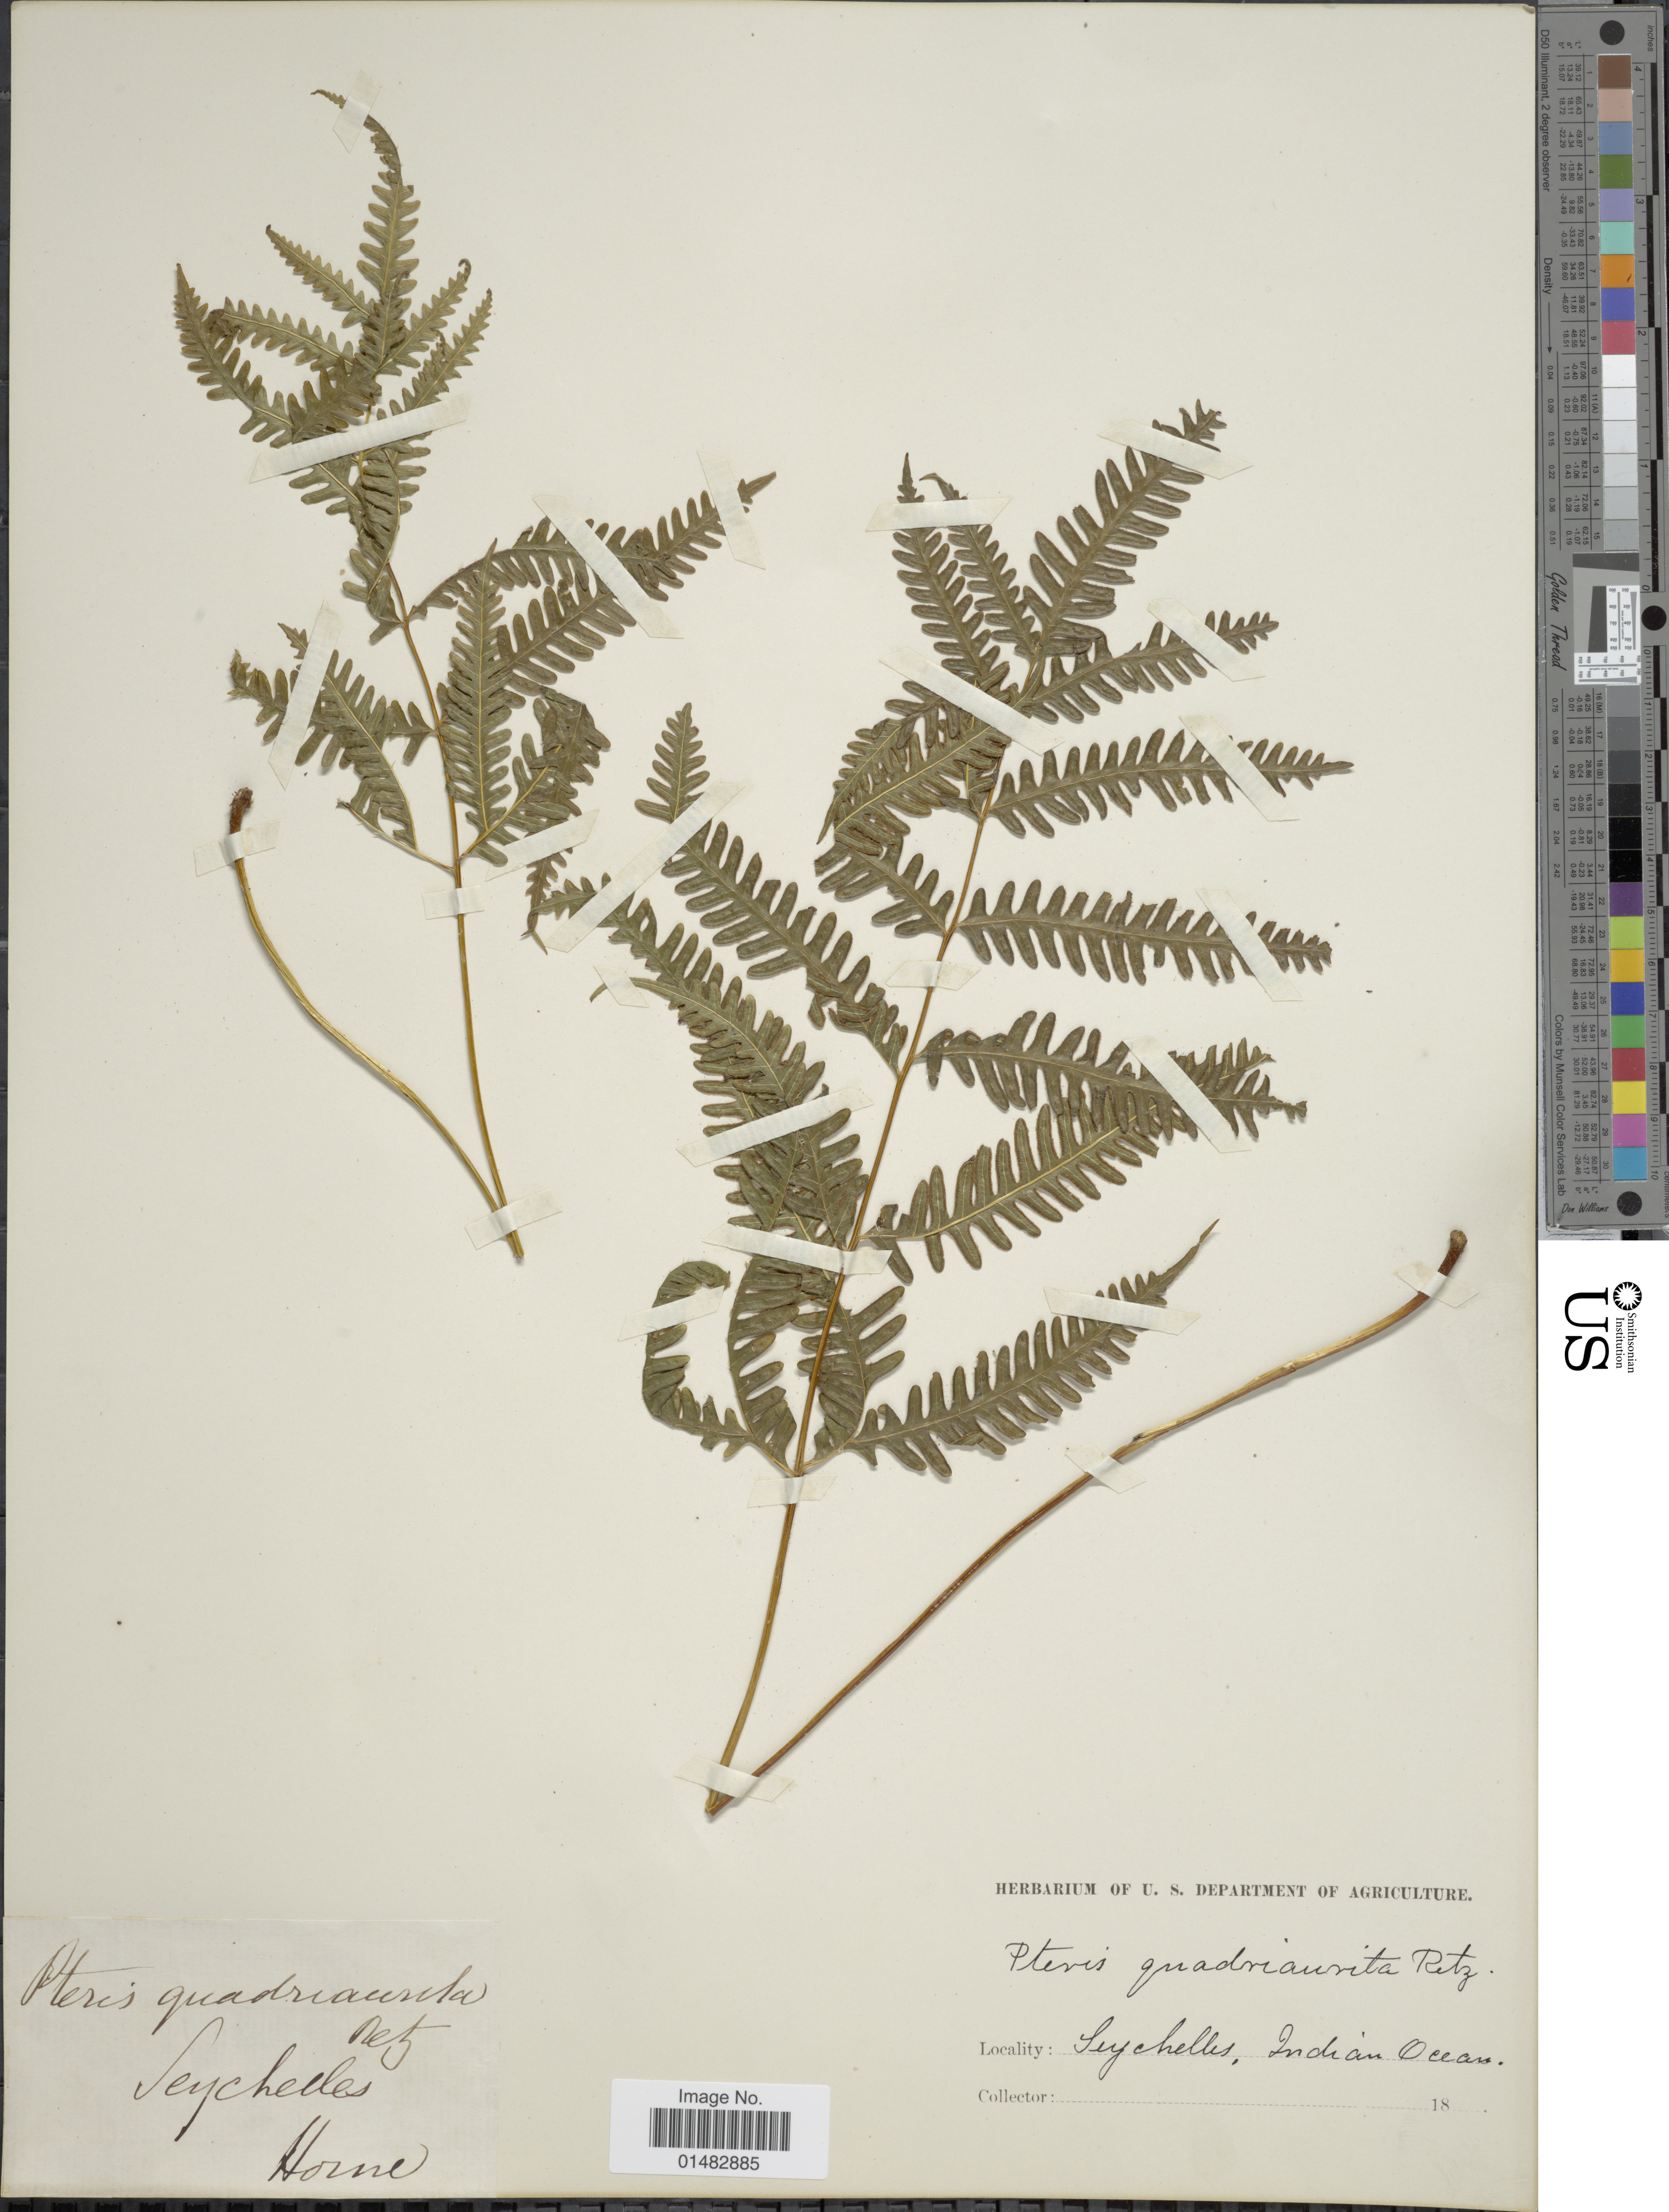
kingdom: Plantae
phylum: Tracheophyta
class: Polypodiopsida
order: Polypodiales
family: Pteridaceae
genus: Pteris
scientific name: Pteris quadriaurita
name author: Retz.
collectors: -- Horne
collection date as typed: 18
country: Seychelles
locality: Indian Ocean